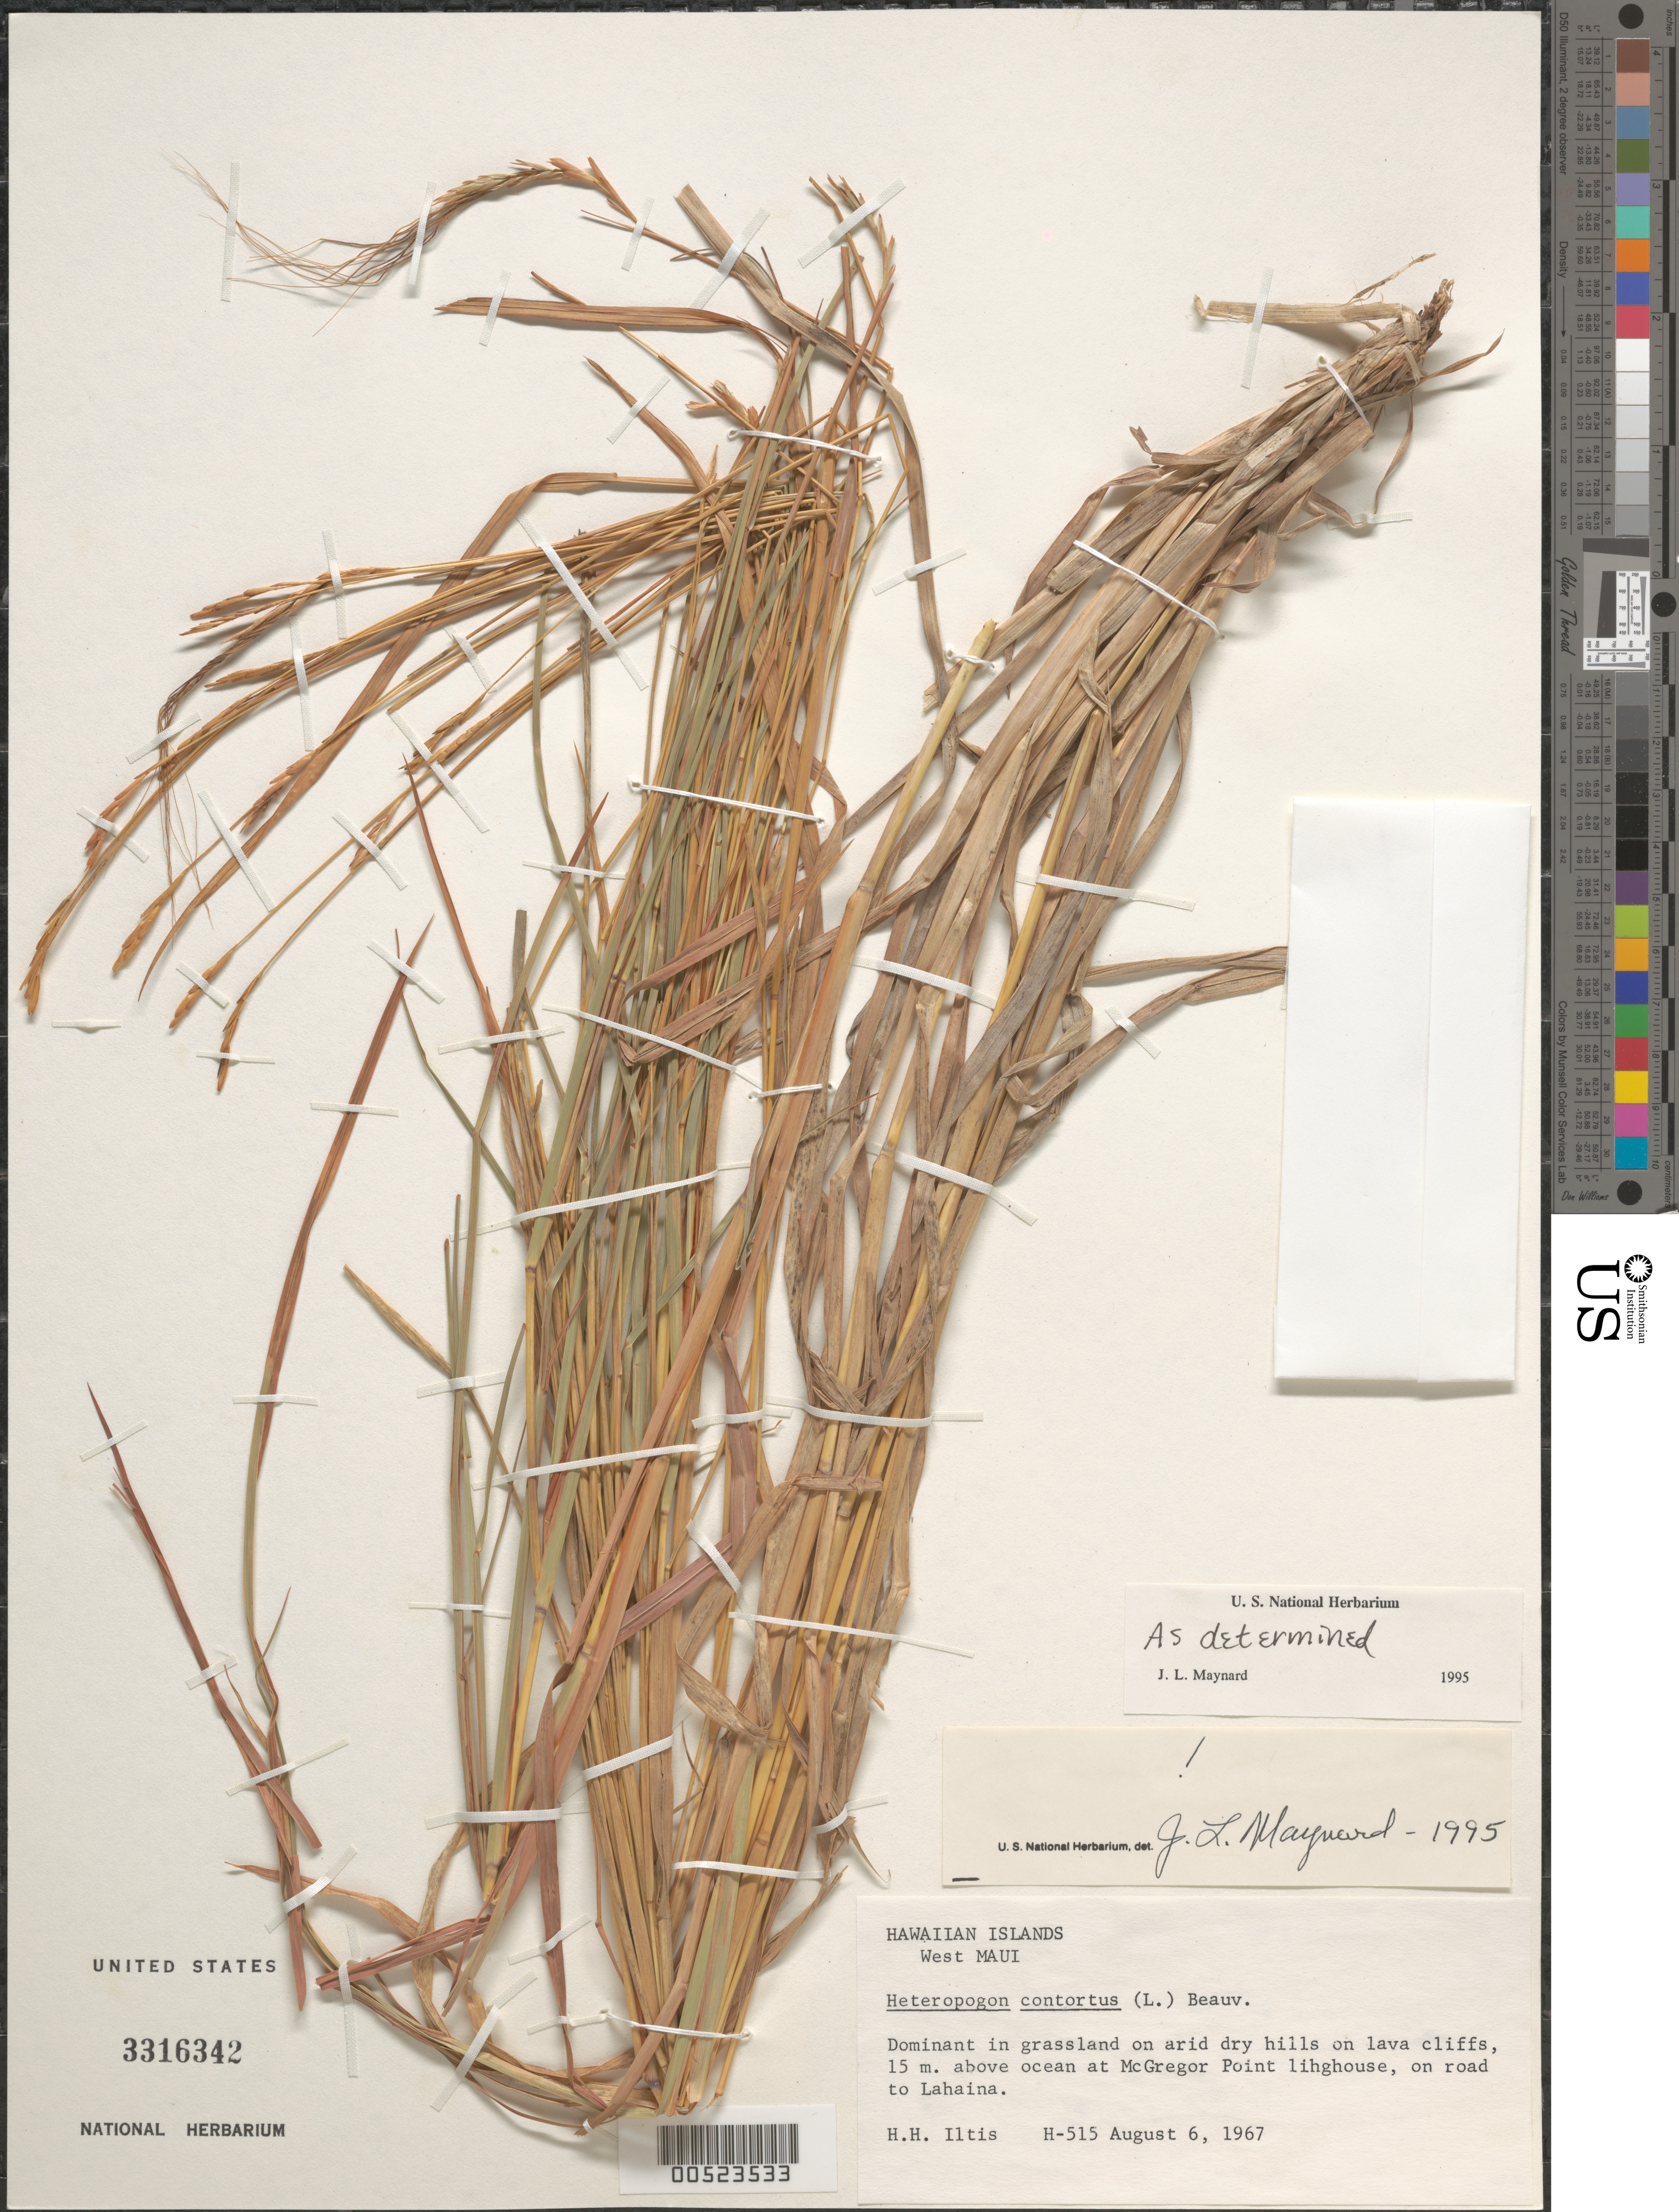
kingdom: Plantae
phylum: Tracheophyta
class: Liliopsida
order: Poales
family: Poaceae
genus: Heteropogon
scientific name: Heteropogon contortus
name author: (L.) P. Beauv. ex Roem. & Schult.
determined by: Maynard, J. L.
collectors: H. H. Iltis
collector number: H-515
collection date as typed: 6 Aug 1967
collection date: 1967-08-06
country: United States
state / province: Hawaii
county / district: Maui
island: Maui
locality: W Maui, above ocean at McGregor Point lighthouse, on rd to Lahaina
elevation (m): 15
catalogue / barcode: US 3316342